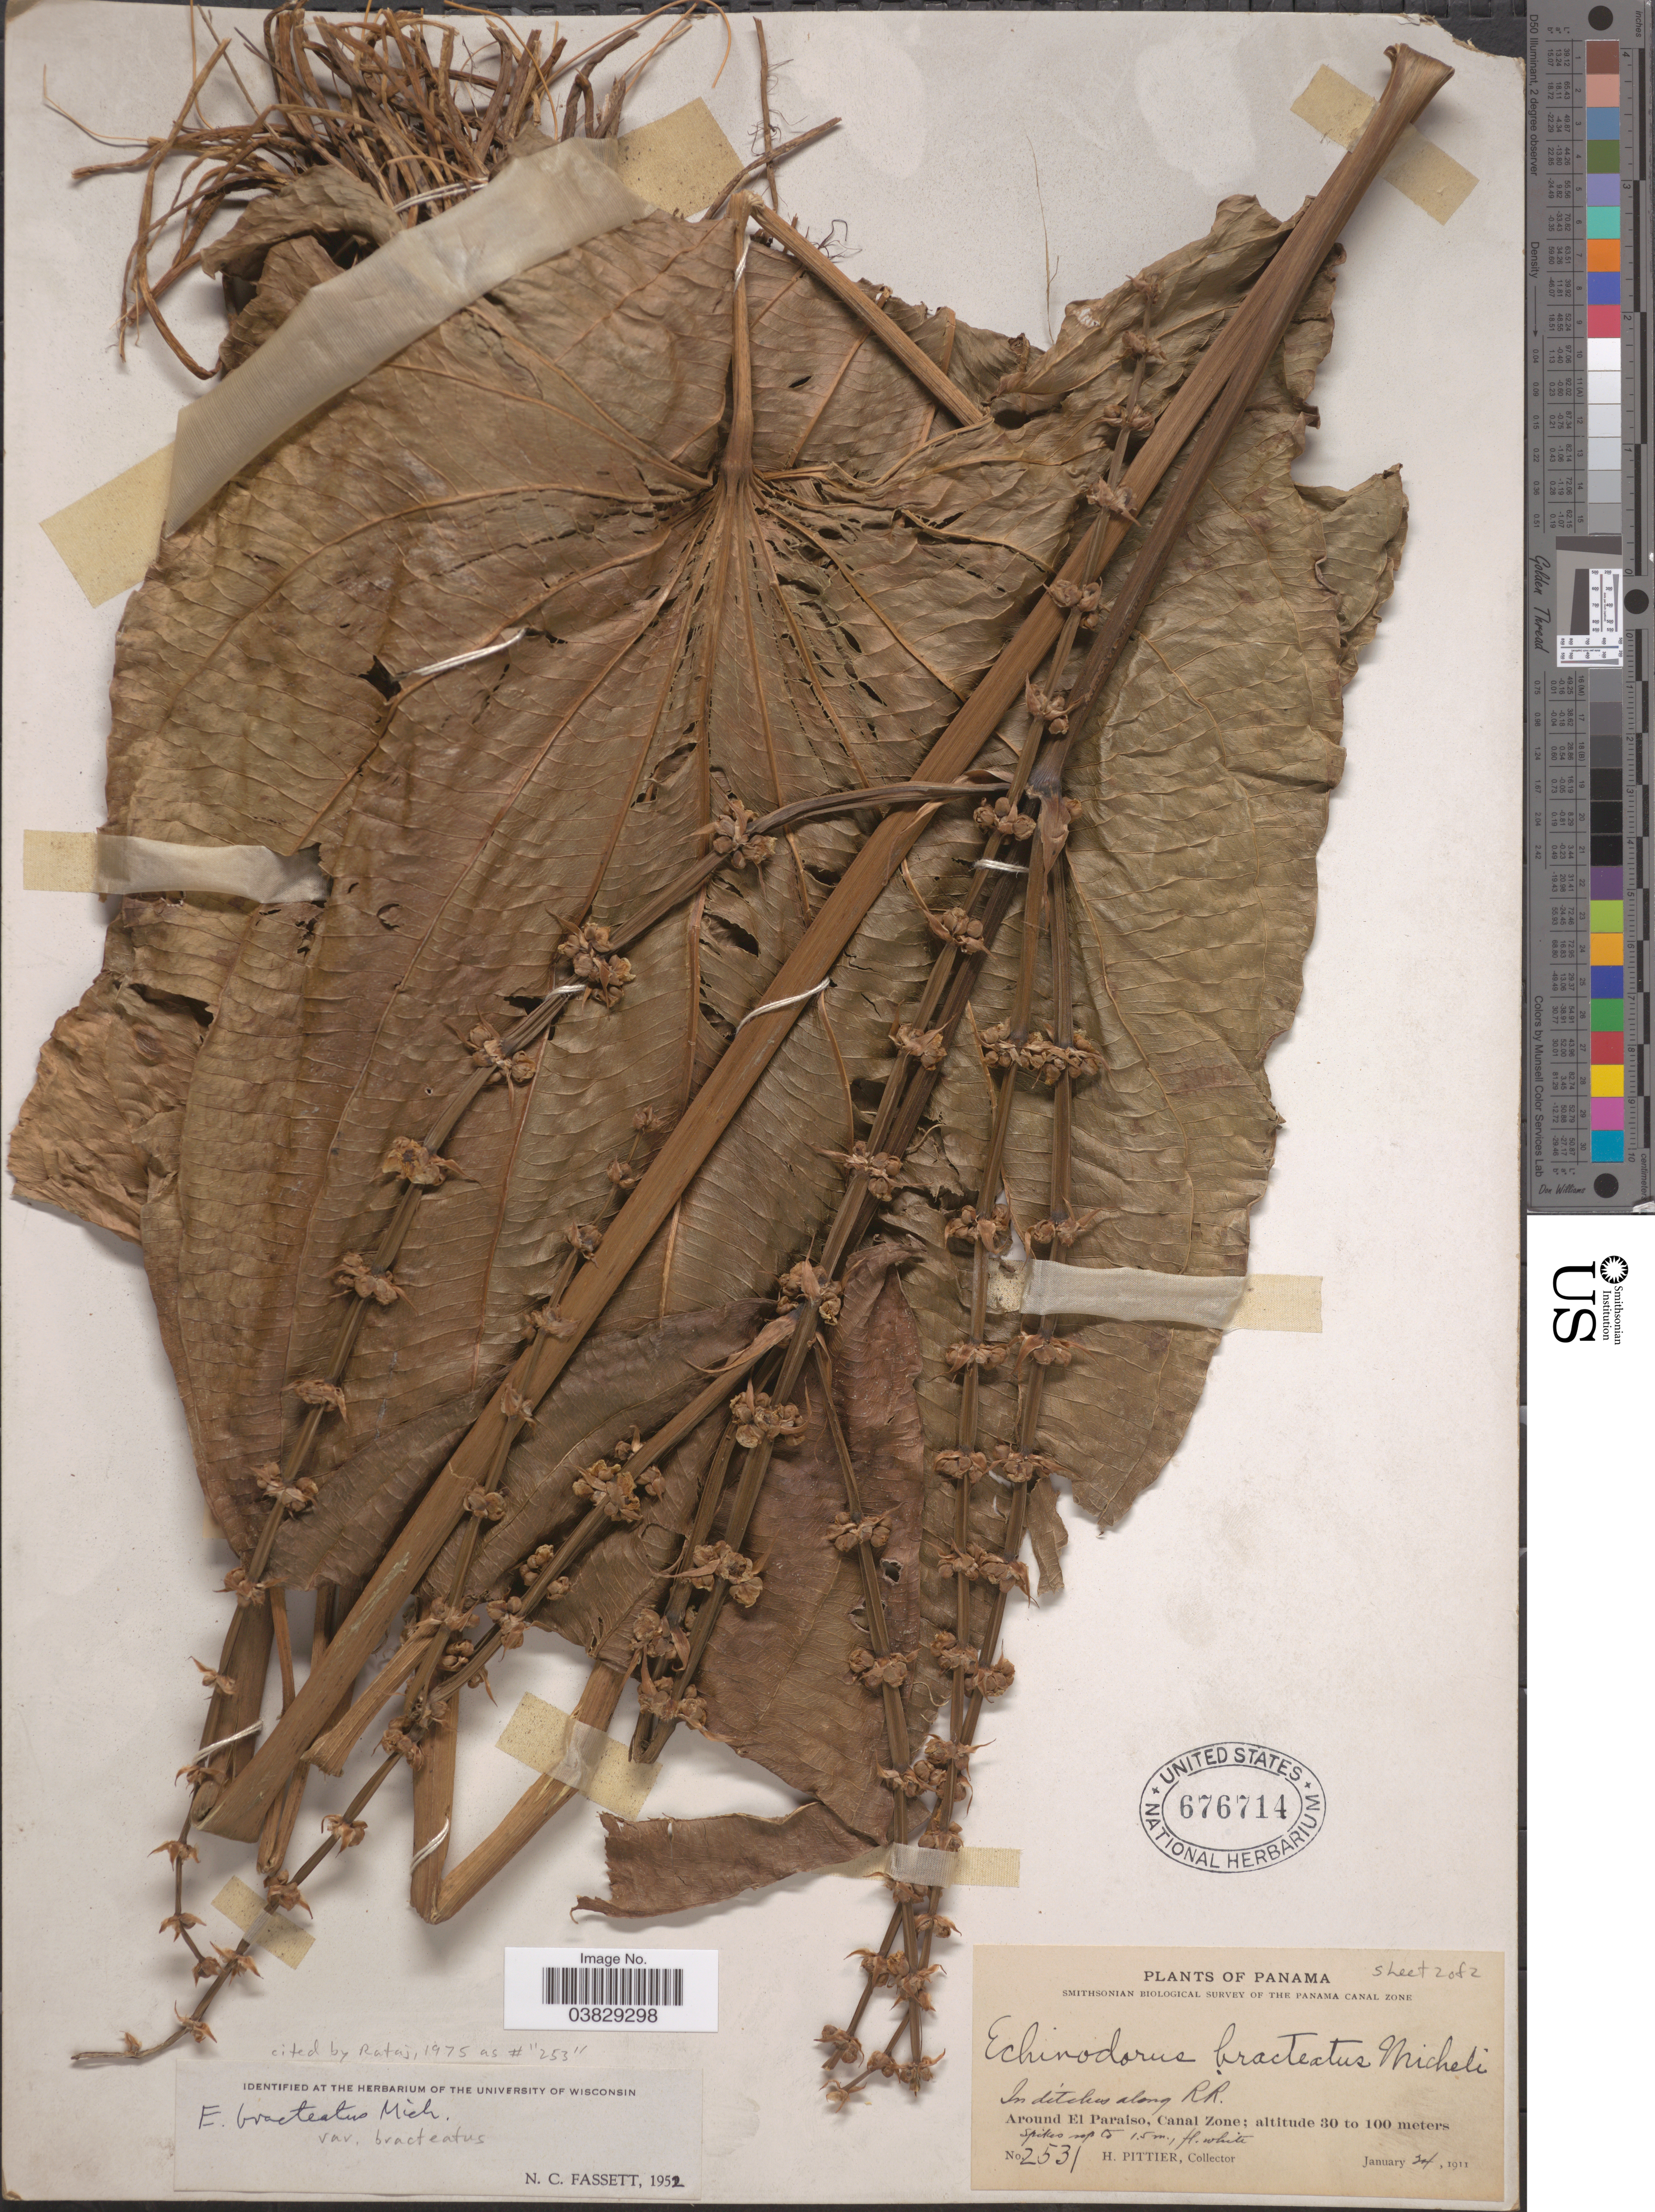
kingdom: Plantae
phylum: Tracheophyta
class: Liliopsida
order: Alismatales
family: Alismataceae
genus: Echinodorus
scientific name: Echinodorus bracteatus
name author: Micheli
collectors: H. F. Pittier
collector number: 2531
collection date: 1911-01-24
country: Panama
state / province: Colón / Panamá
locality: Around El Paraiso, Canal Zone.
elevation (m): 30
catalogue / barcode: US 676714